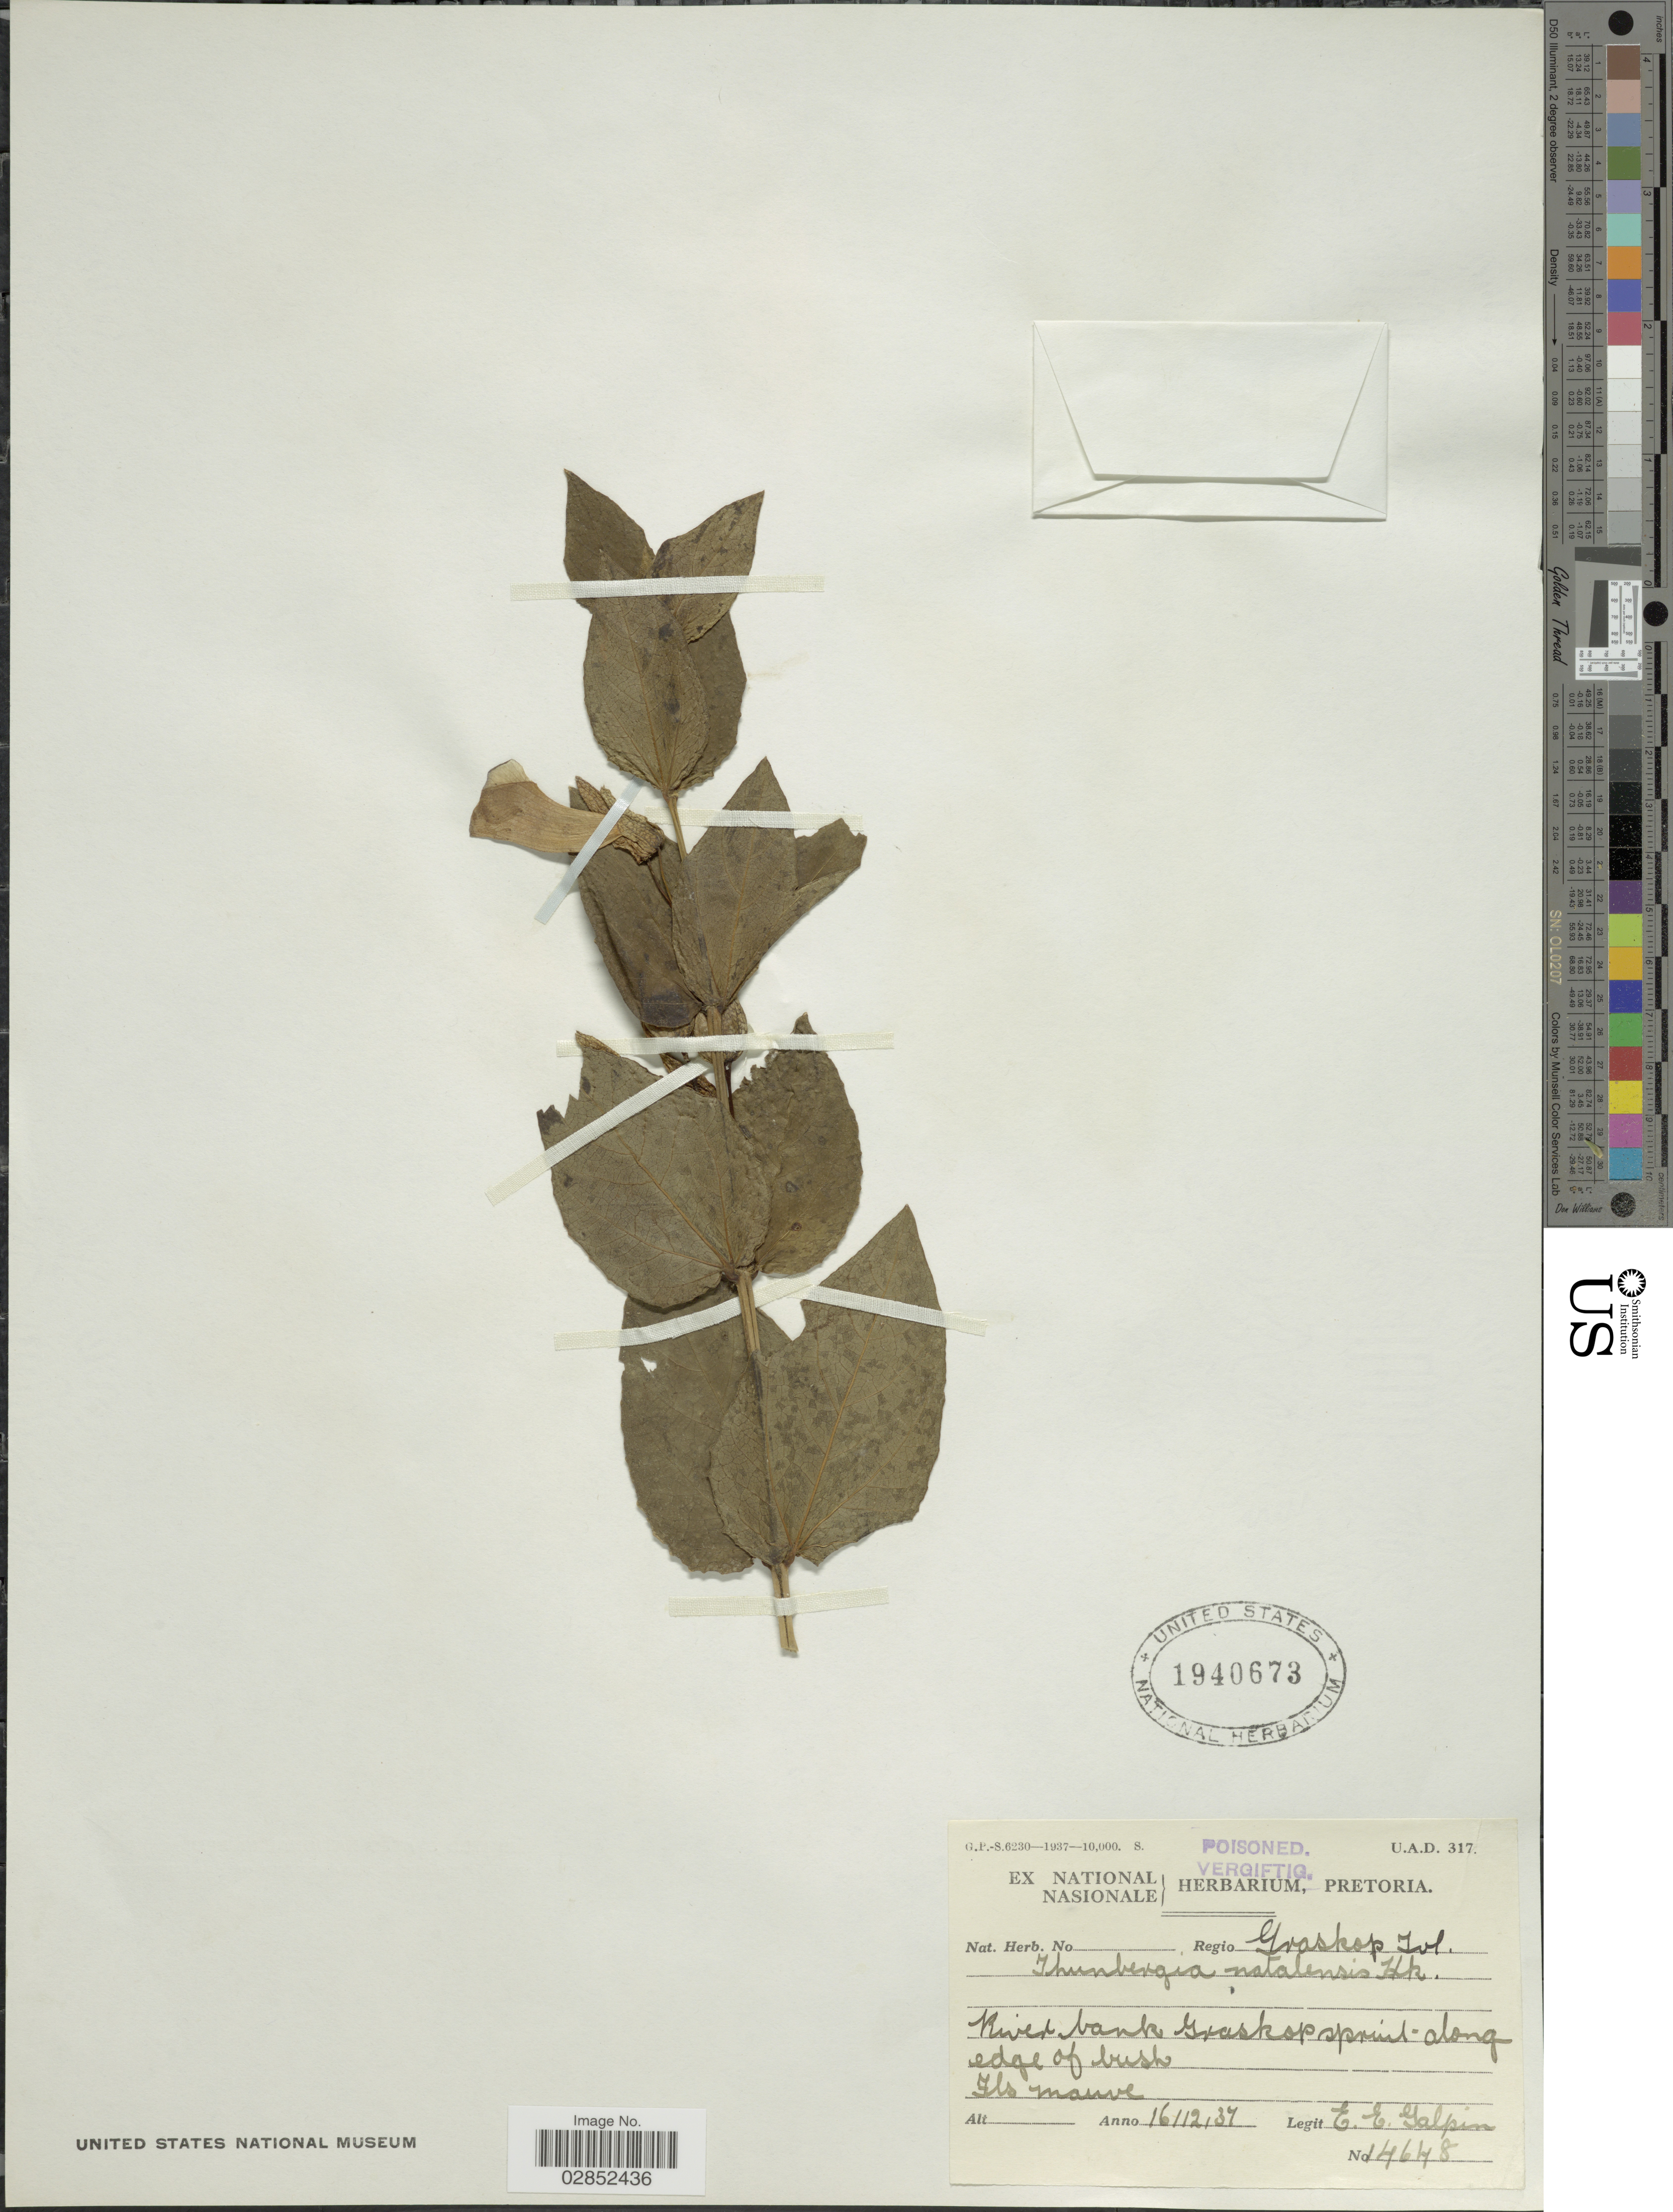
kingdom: Plantae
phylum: Tracheophyta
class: Magnoliopsida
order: Lamiales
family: Acanthaceae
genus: Thunbergia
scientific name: Thunbergia natalensis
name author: Hook.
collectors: E. Galpin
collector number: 14648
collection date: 1937-12-16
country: South Africa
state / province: Mpumalanga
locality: River bank Graskop sprint along edge of bush, Regio Graskop Tvl.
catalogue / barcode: US 1940673